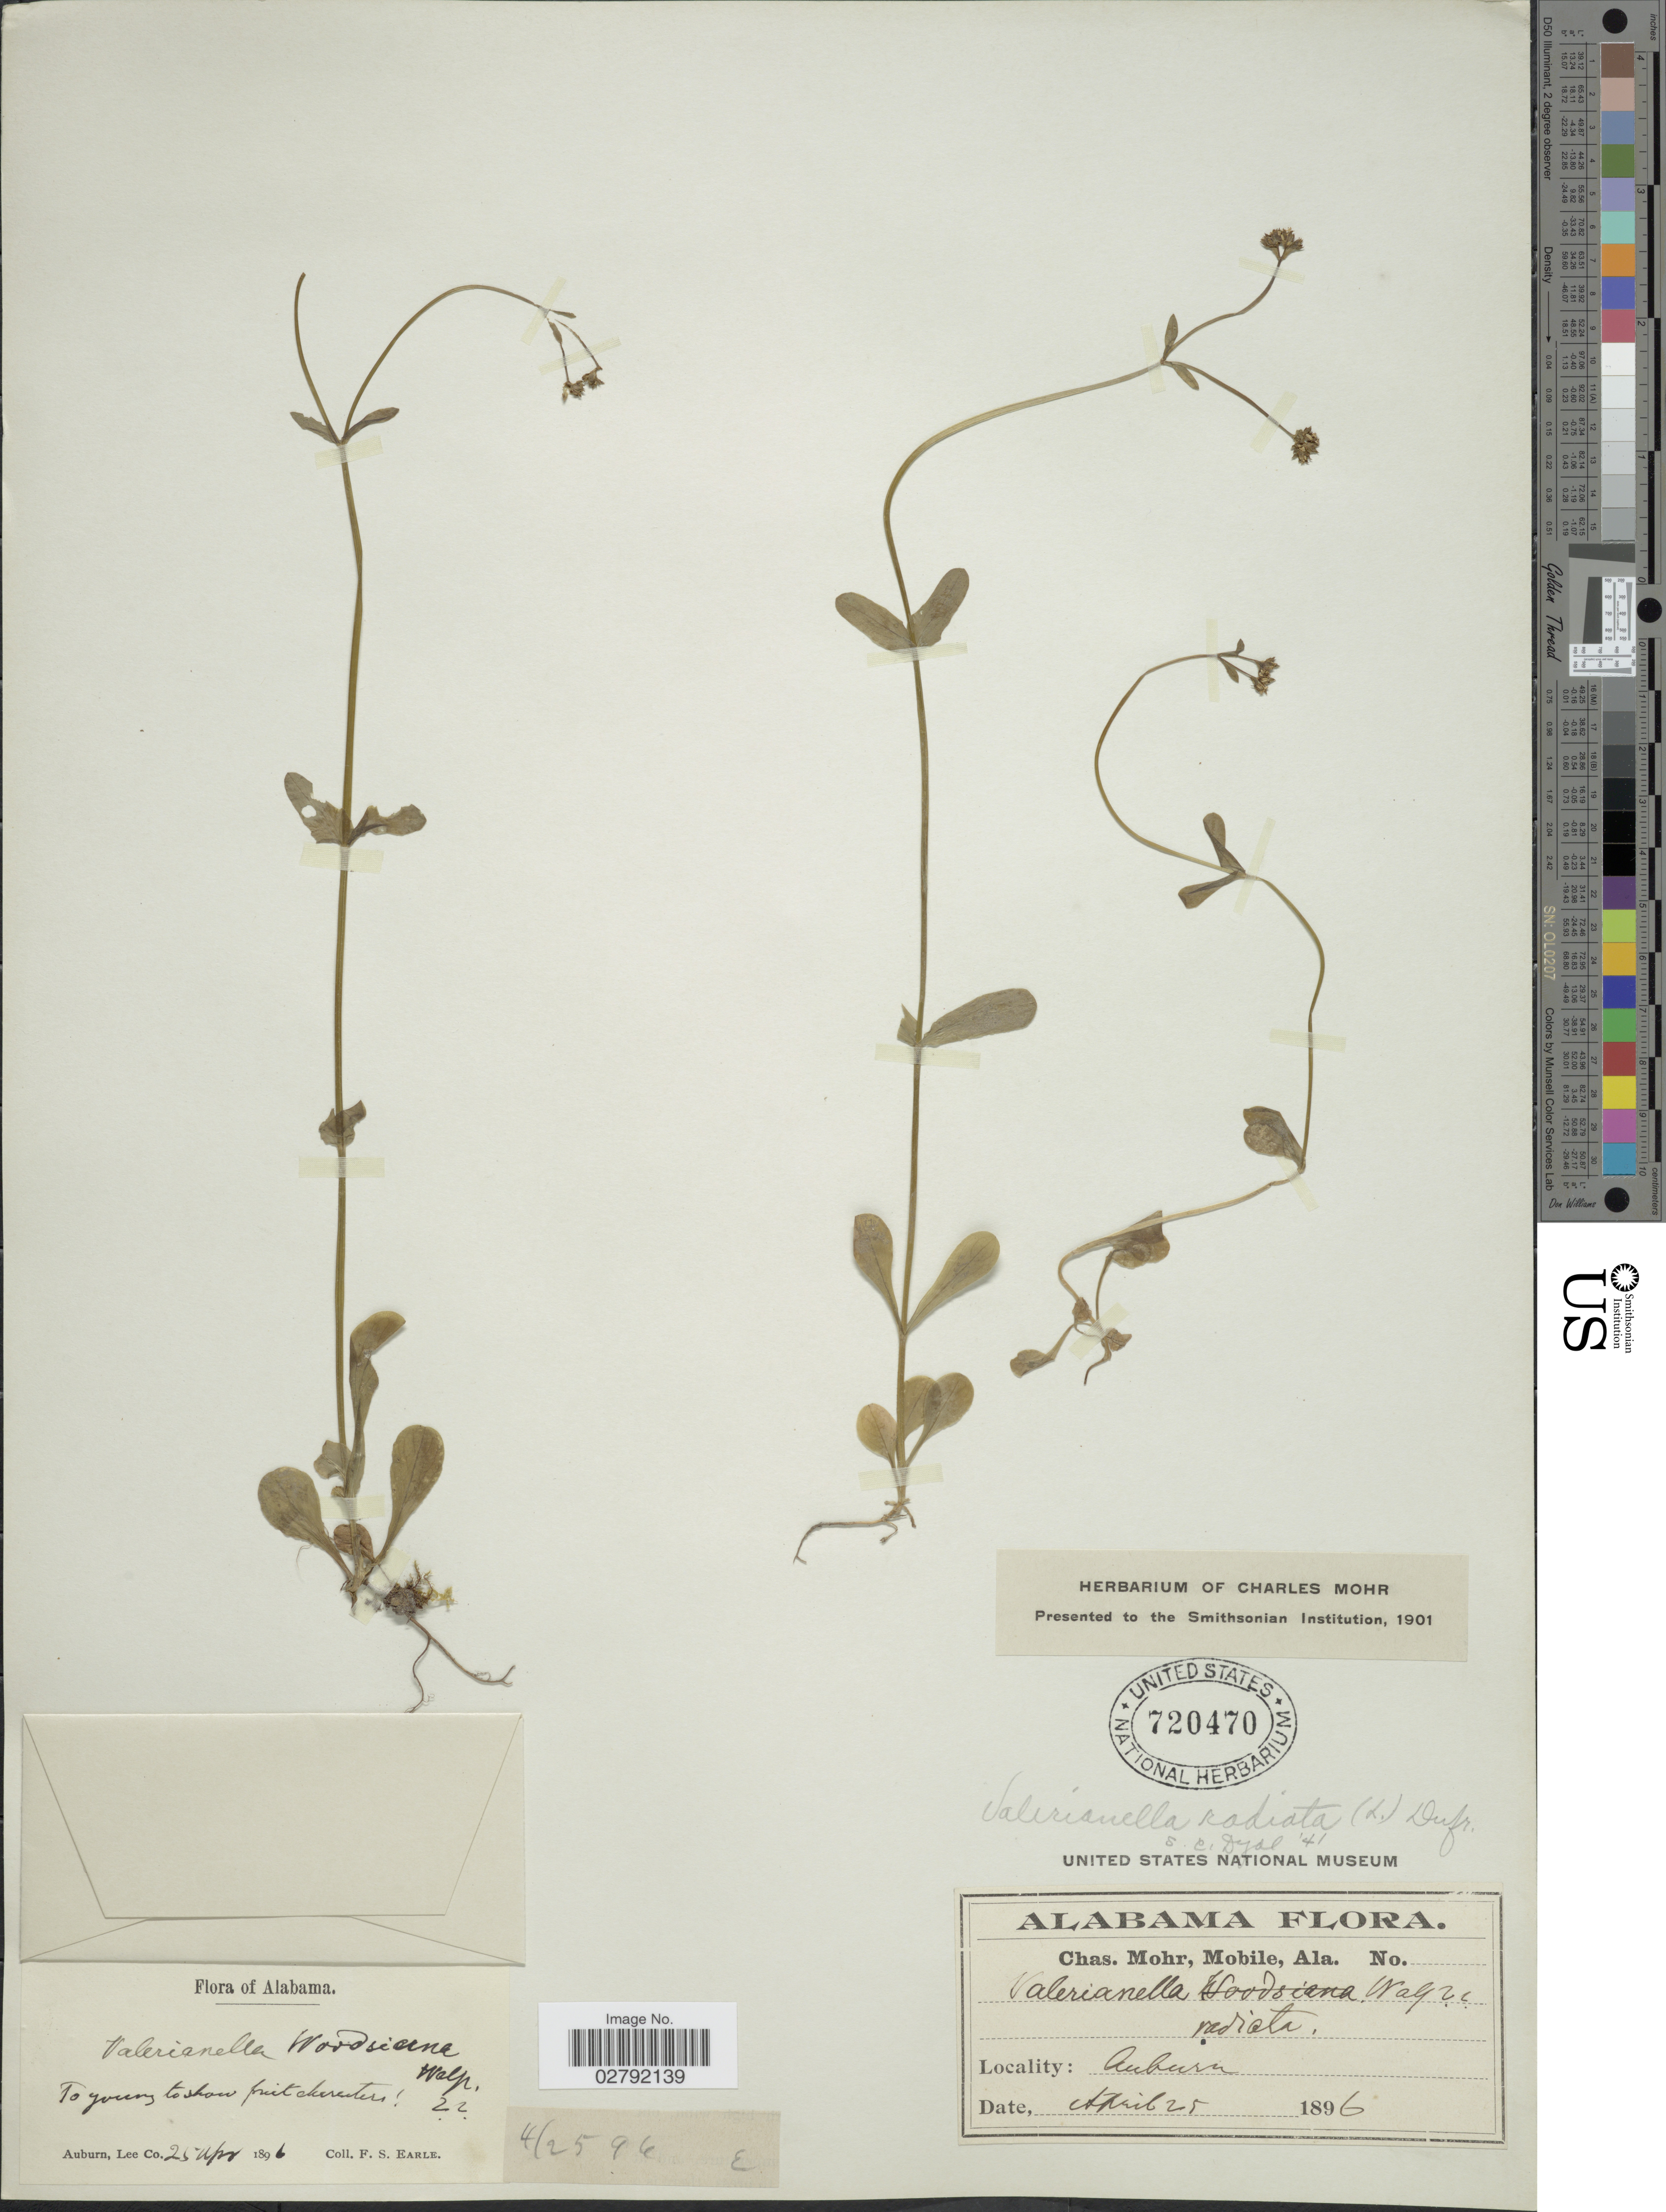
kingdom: Plantae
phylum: Tracheophyta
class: Magnoliopsida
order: Dipsacales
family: Caprifoliaceae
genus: Valerianella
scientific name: Valerianella radiata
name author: (L.) Dufr.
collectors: F. S. Earle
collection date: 1896-04-25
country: United States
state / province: Alabama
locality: Auburn, Lee Co.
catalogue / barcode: US 720470